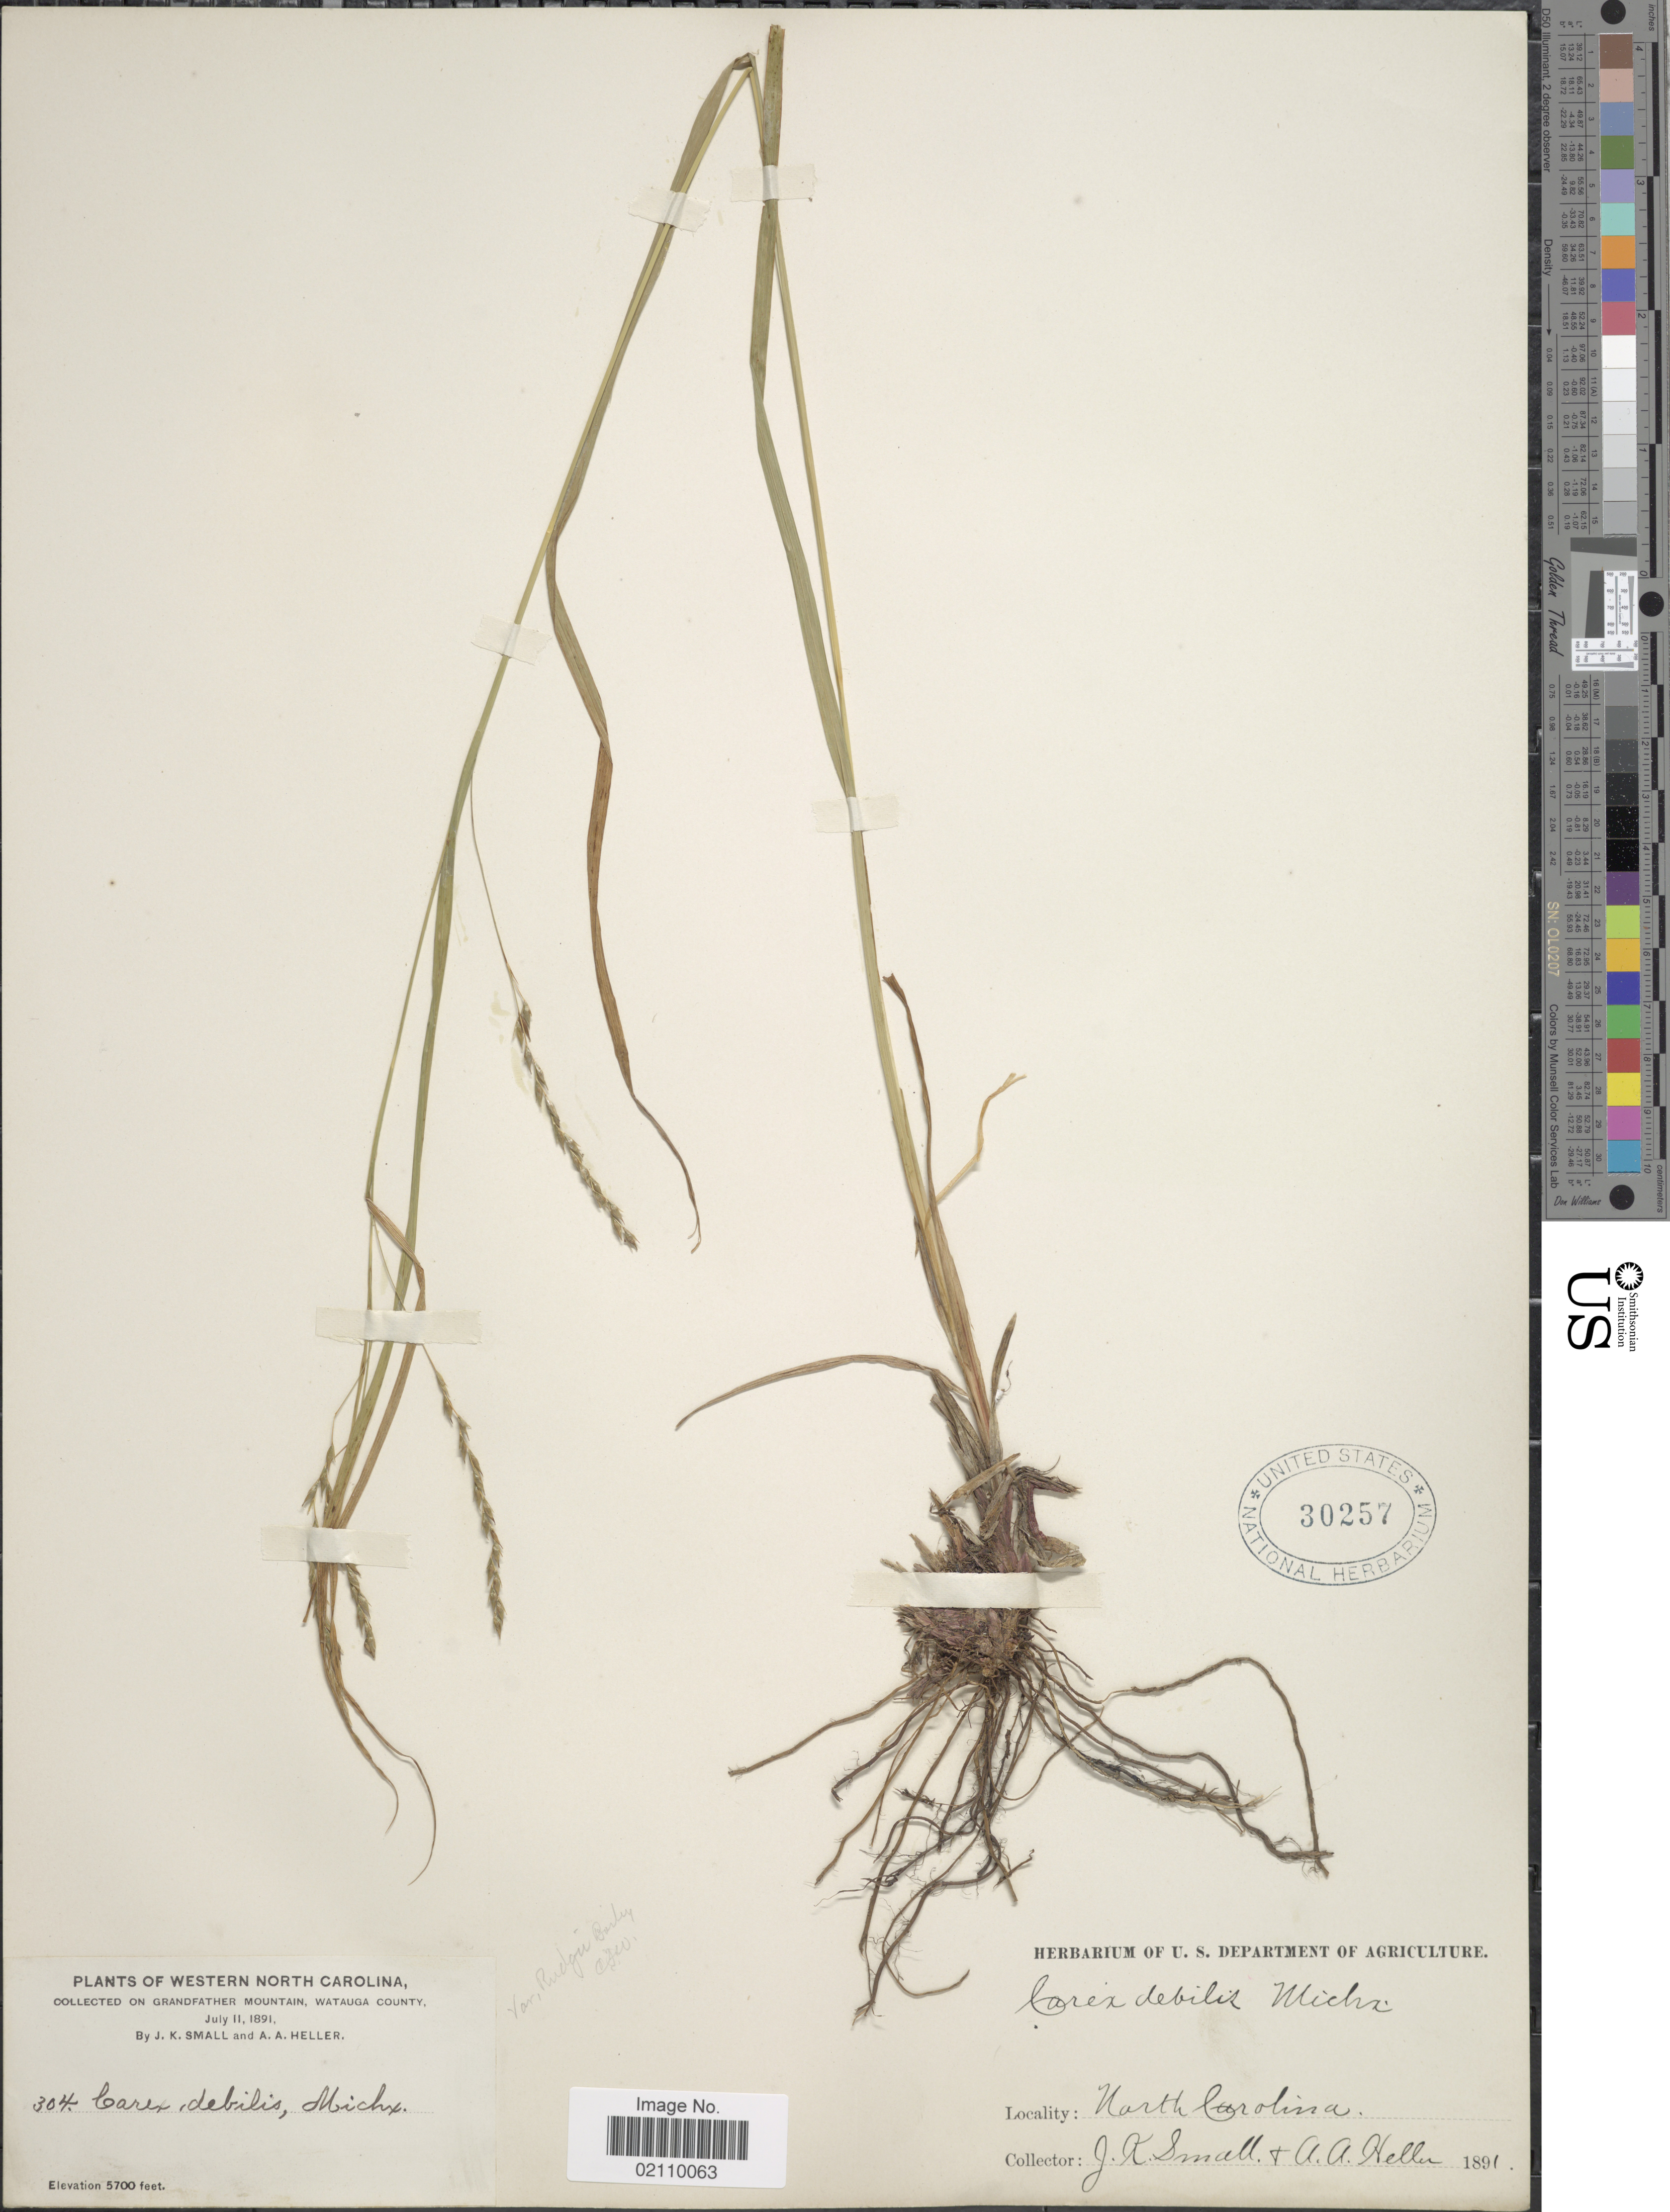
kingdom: Plantae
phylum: Tracheophyta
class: Liliopsida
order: Poales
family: Cyperaceae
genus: Carex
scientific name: Carex flexuosa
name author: Muhl. ex Willd.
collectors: J. K. Small & A. A. Heller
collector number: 304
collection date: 1891-07-11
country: United States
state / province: North Carolina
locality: Western North Carolina, on Grandfather Mountain, Watauga County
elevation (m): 1737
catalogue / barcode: US 30257